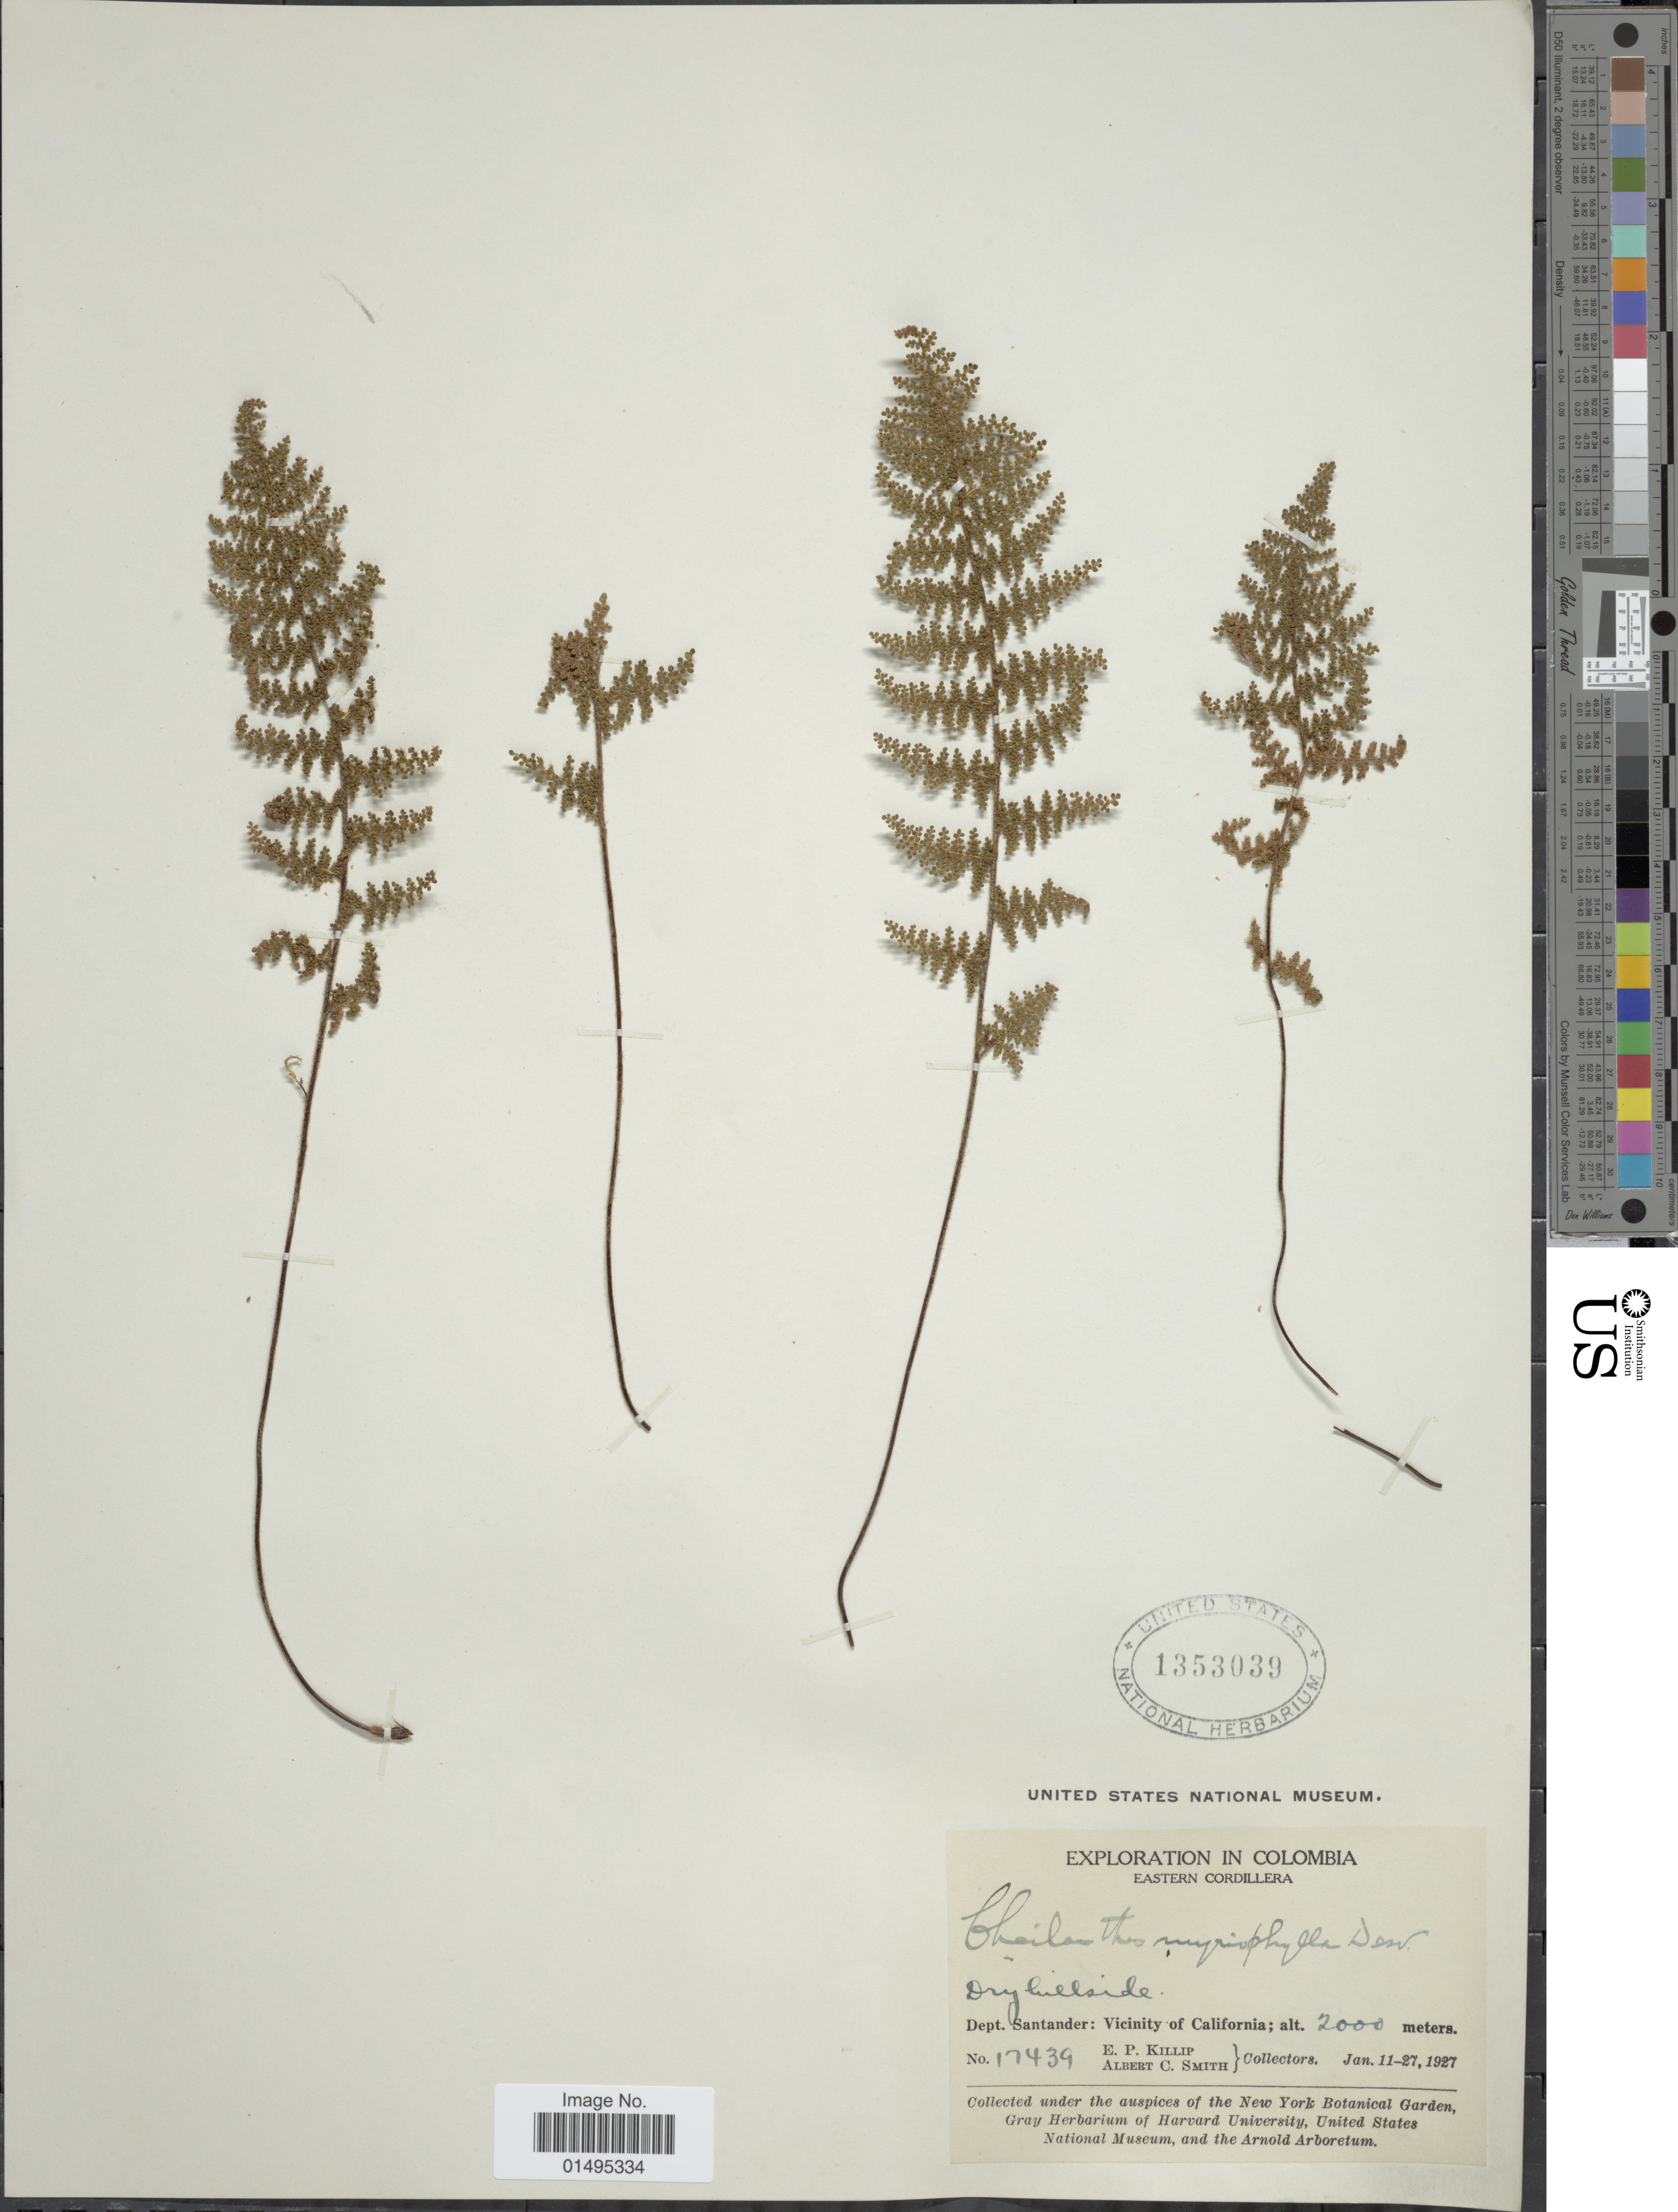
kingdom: Plantae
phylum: Tracheophyta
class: Polypodiopsida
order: Polypodiales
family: Pteridaceae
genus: Myriopteris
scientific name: Myriopteris myriophylla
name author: (Desv.) J. Sm.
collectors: E. P. Killip & A. C. Smith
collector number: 17439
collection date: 1927-01-11/1927-01-27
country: Colombia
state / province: Santander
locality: Exploration in Colombia, Eastern Cordillera. Dept. Santander: Vicinity of California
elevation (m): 2000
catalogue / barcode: US 1353039